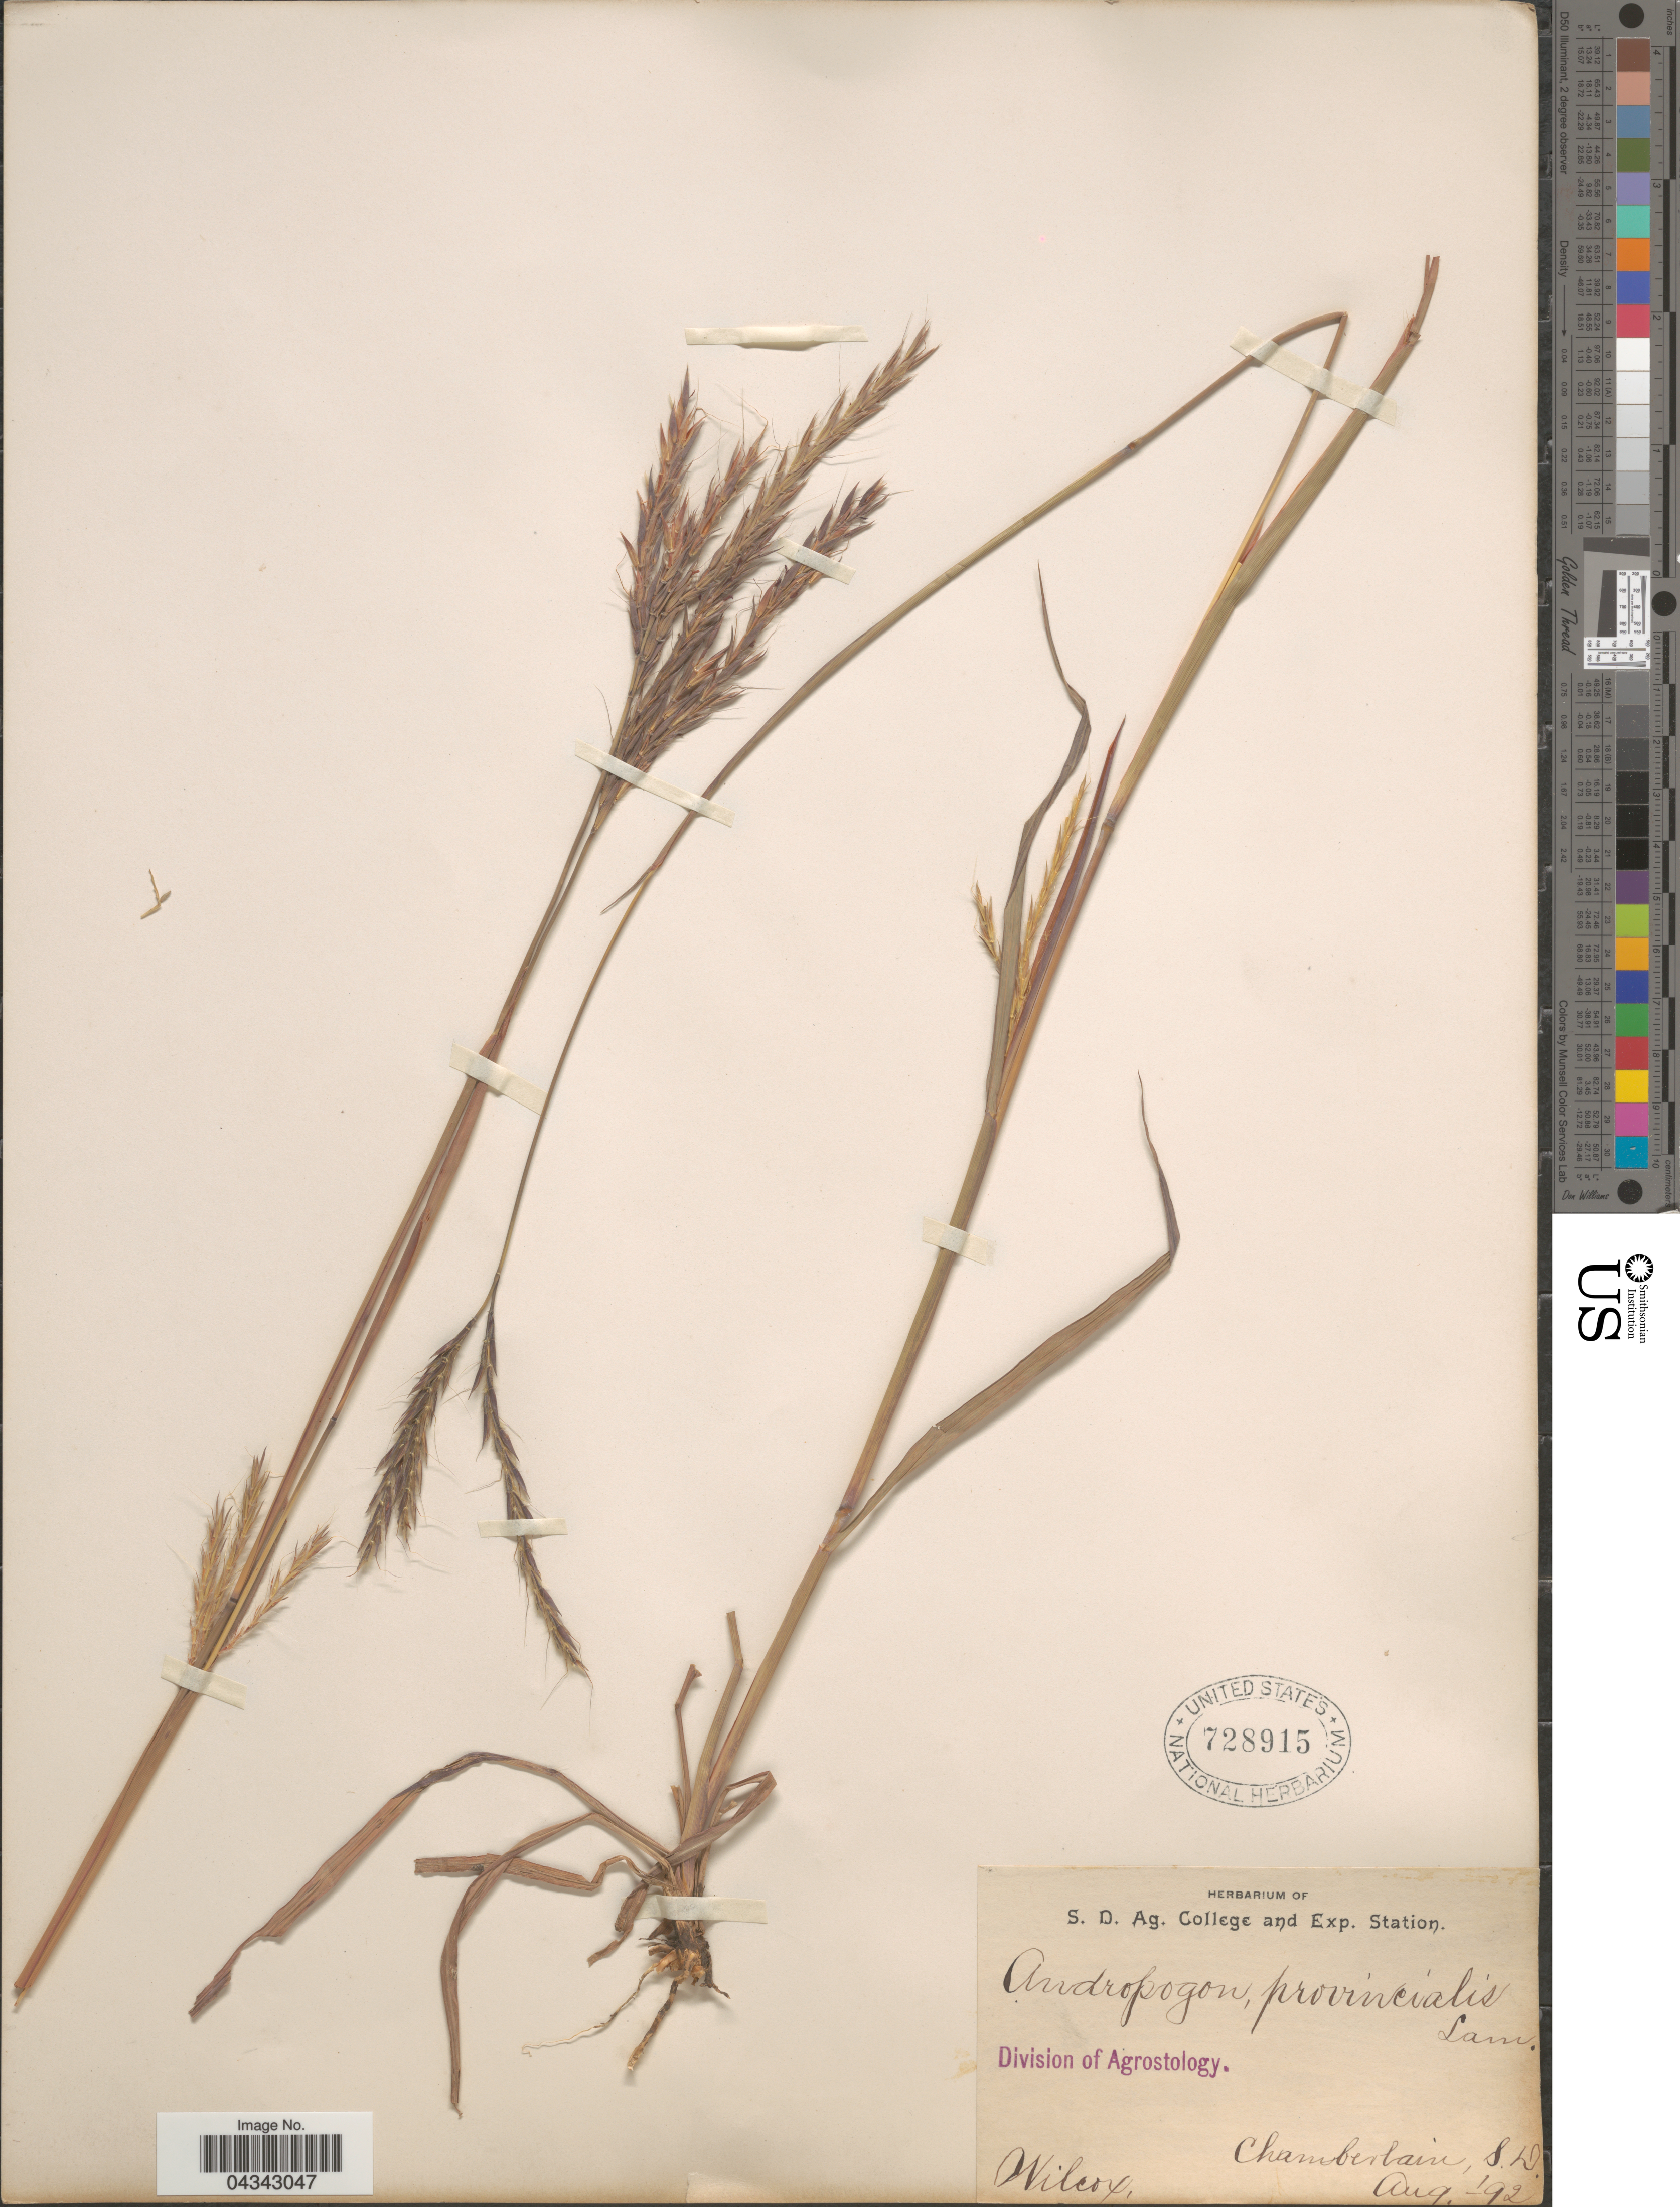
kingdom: Plantae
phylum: Tracheophyta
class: Liliopsida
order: Poales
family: Poaceae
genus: Andropogon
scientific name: Andropogon gerardii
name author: Vitman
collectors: -. Wilcox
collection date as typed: Transcribed d/m/y: /8/92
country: United States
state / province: South Dakota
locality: Chamberlain.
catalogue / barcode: US 728915